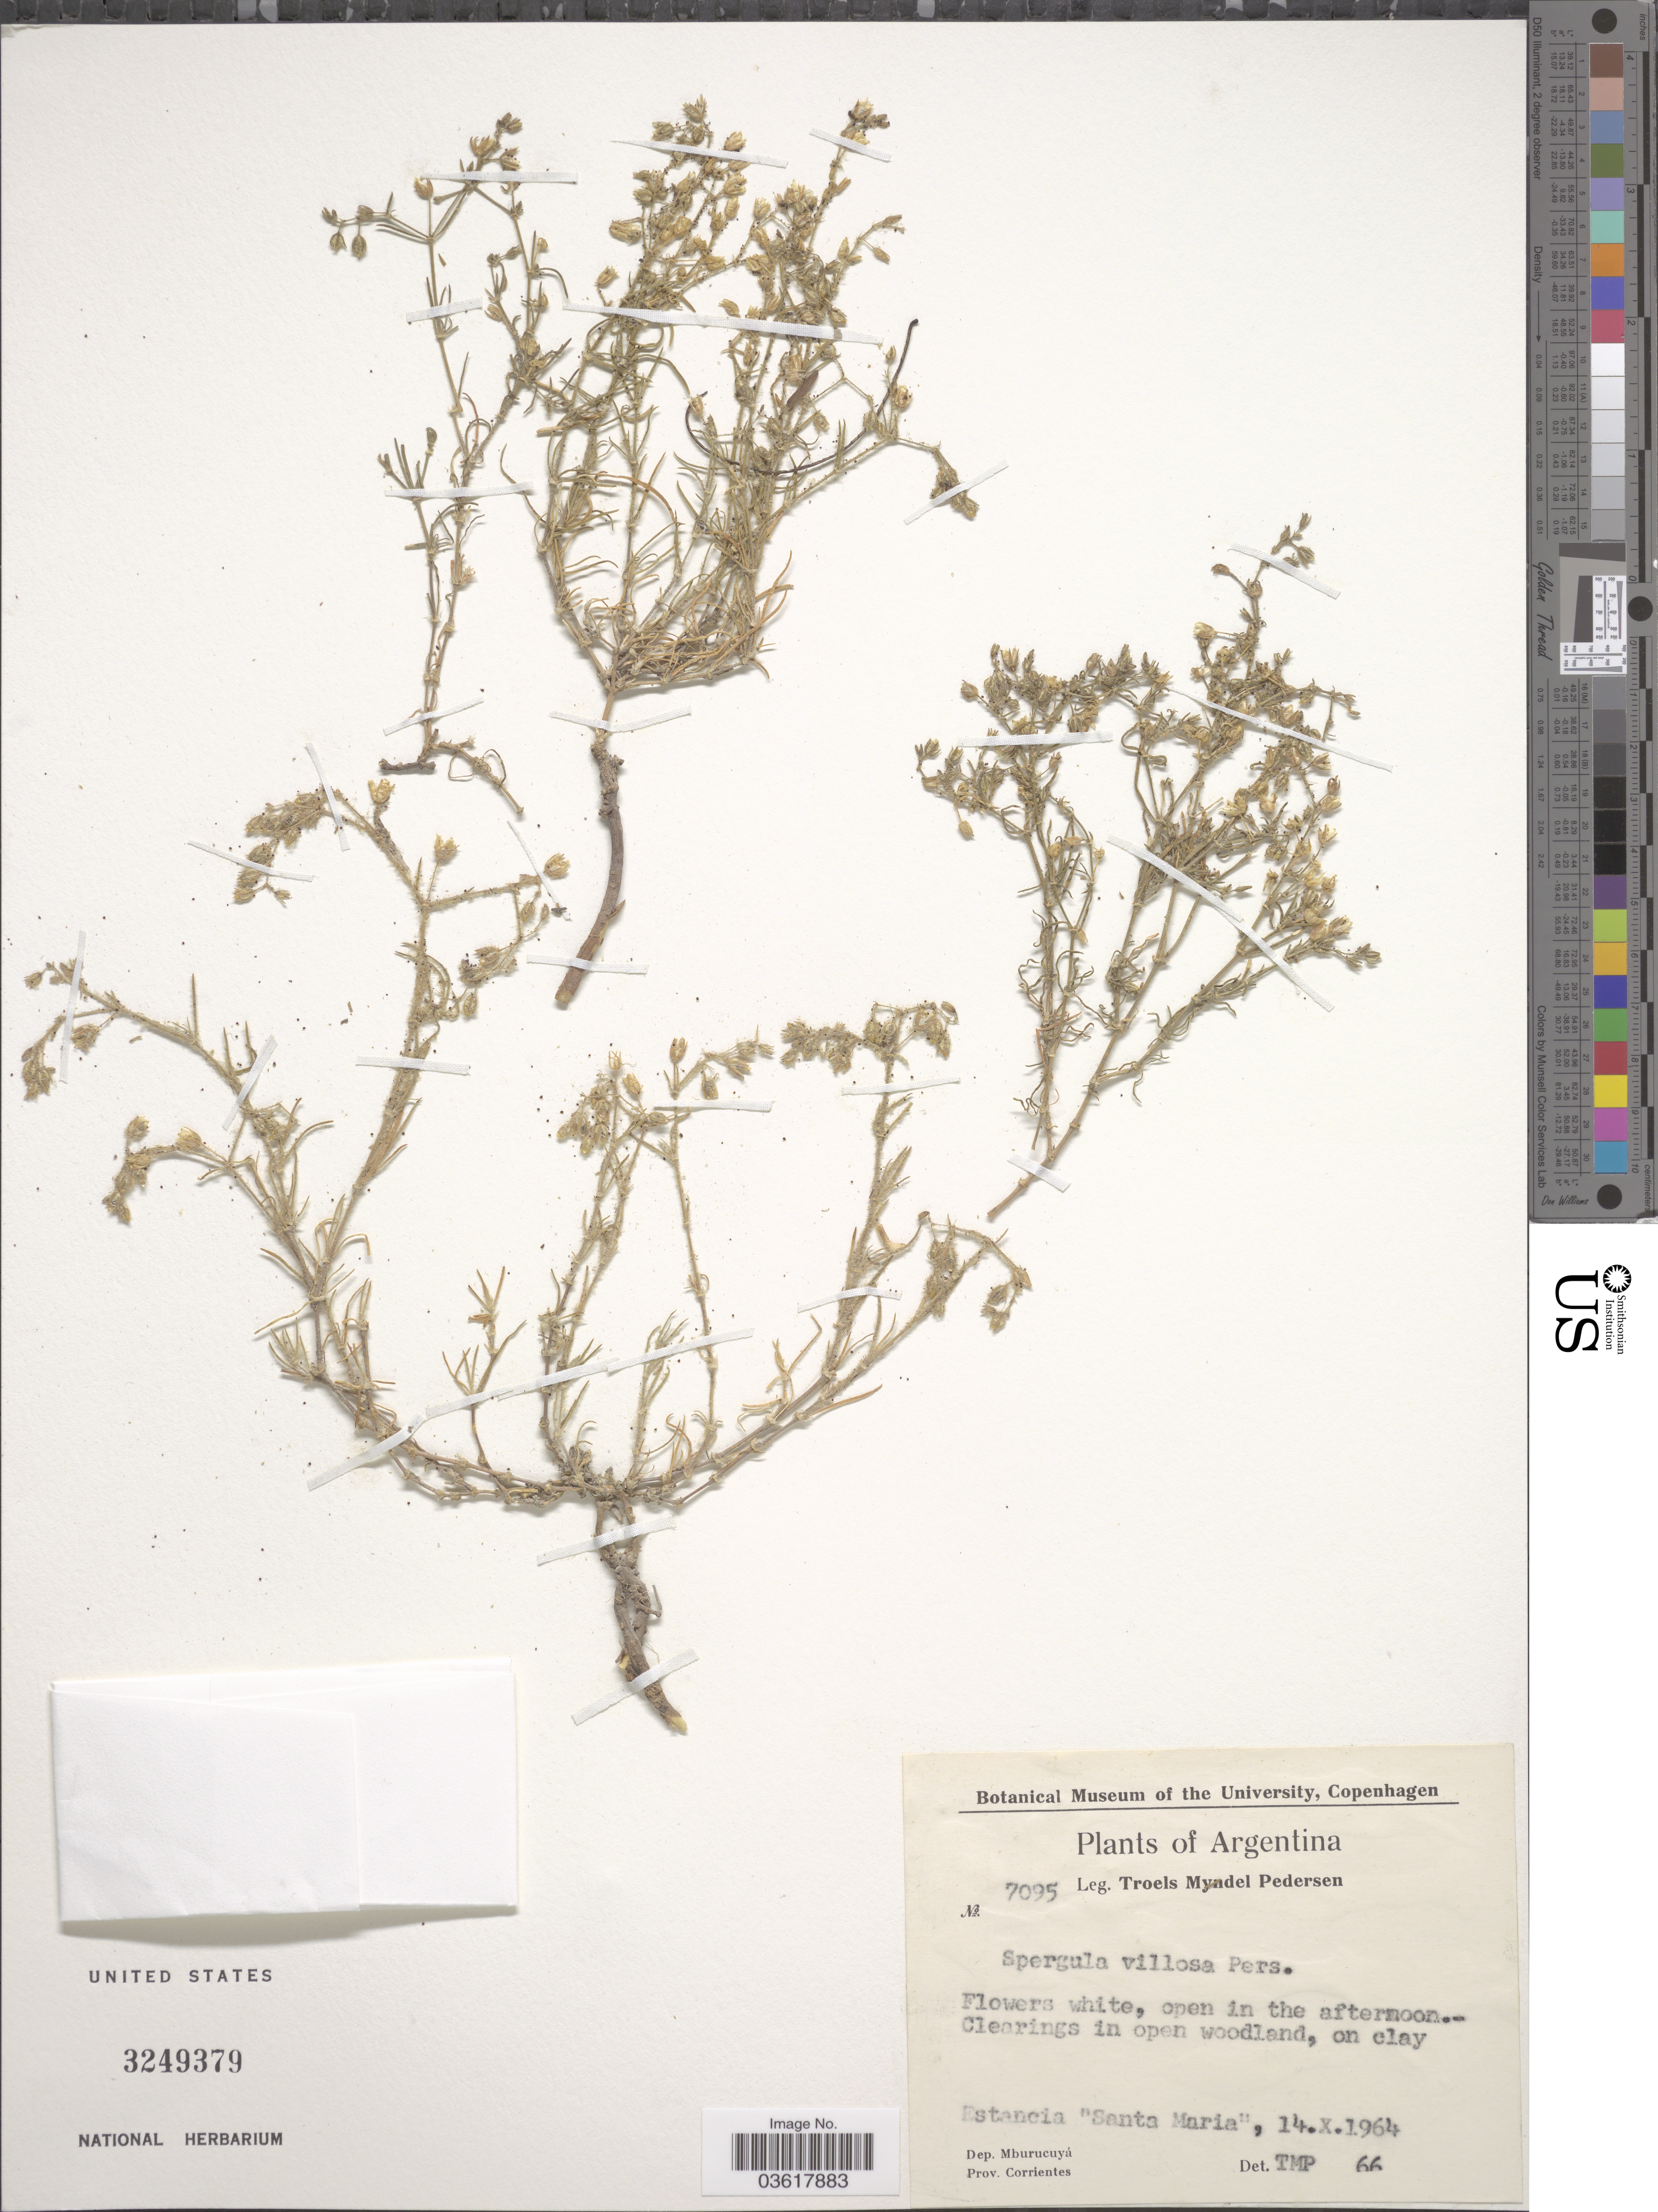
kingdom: Plantae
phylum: Tracheophyta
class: Magnoliopsida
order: Caryophyllales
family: Caryophyllaceae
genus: Spergula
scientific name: Spergula villosa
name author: Pers.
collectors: T. Pederson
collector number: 7095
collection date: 1964-10-14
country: Argentina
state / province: Corrientes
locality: Estancia "Santa Maria", Dep. Mburucuyá.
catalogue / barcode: US 3249379